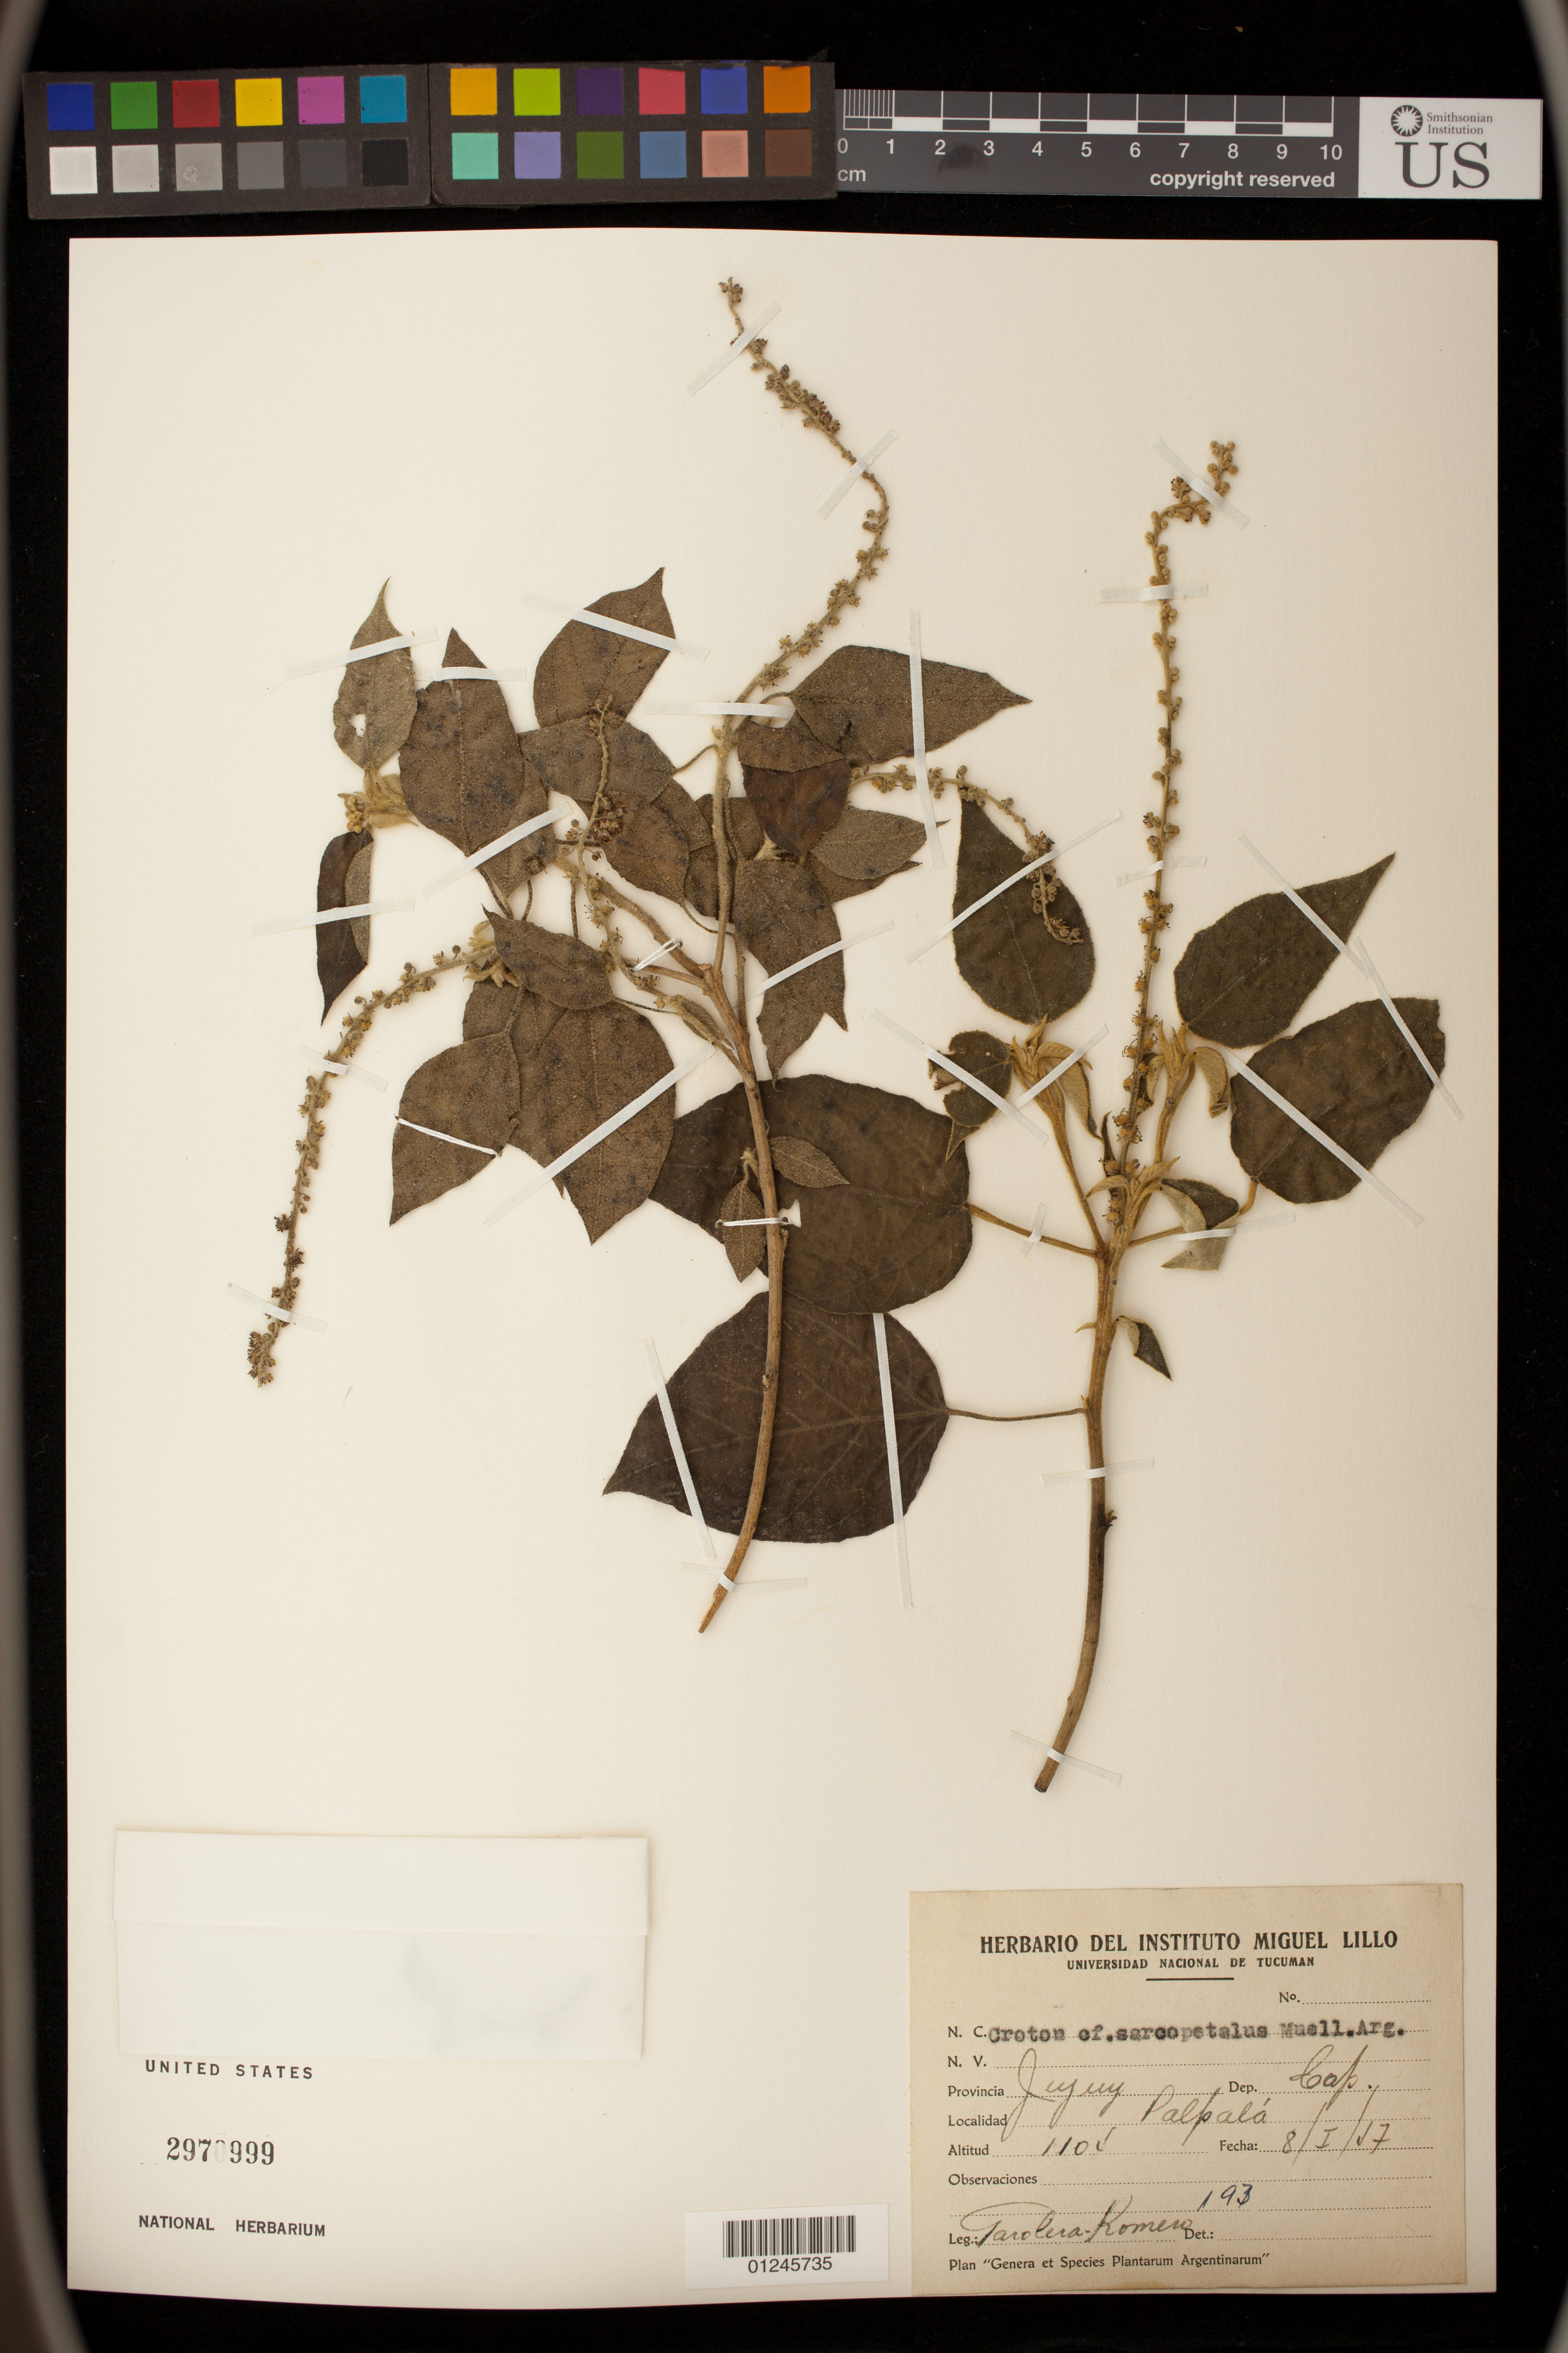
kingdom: Plantae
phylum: Tracheophyta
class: Magnoliopsida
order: Malpighiales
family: Euphorbiaceae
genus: Croton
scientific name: Croton sarcopetalus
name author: Müll. Arg.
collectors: A. Garolera-R.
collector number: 193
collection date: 1917-01-08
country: Argentina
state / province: Jujuy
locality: Cap.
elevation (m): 34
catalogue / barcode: US 2970999